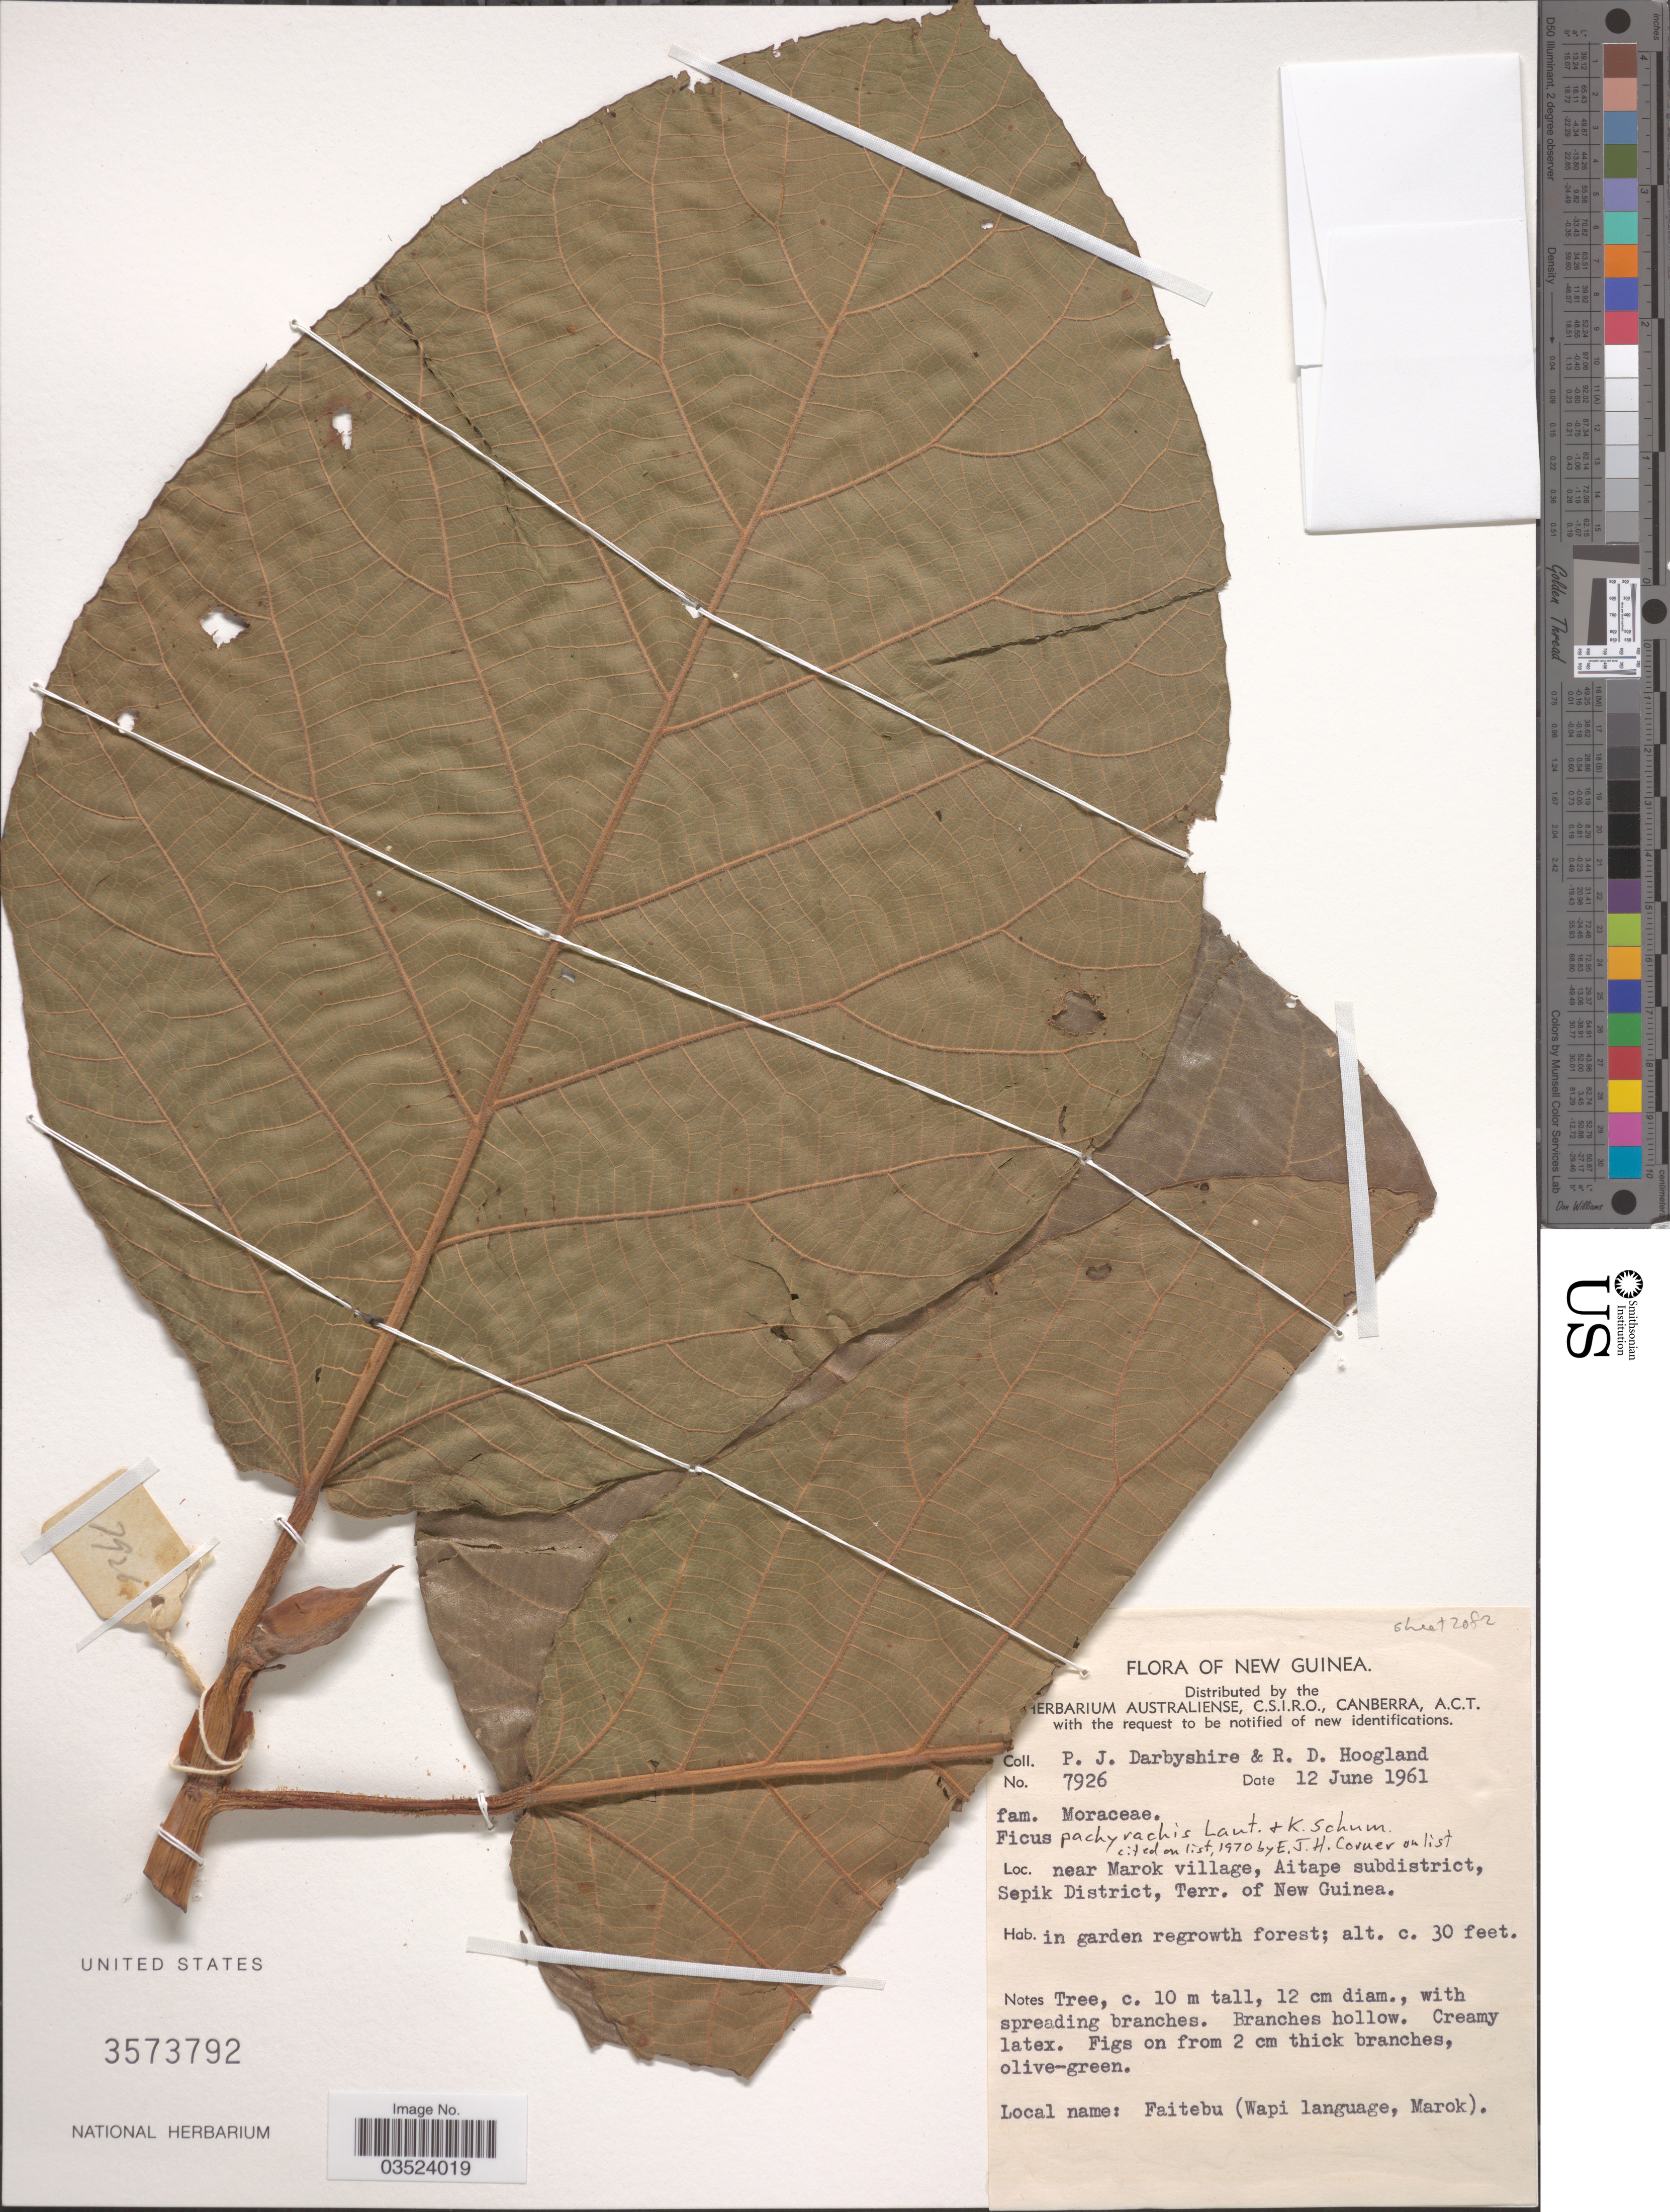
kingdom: Plantae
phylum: Tracheophyta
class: Magnoliopsida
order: Rosales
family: Moraceae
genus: Ficus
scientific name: Ficus pachyrrhachis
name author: K. Schum. & Lauterb.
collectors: P. Darbyshire & R. D. Hoogland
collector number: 7926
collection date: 1961-06-12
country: Papua New Guinea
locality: New Guinea. Near Marok village, Aitape subdistrict, Sepik District, Terr. of New Guinea.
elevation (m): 9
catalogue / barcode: US 3573792